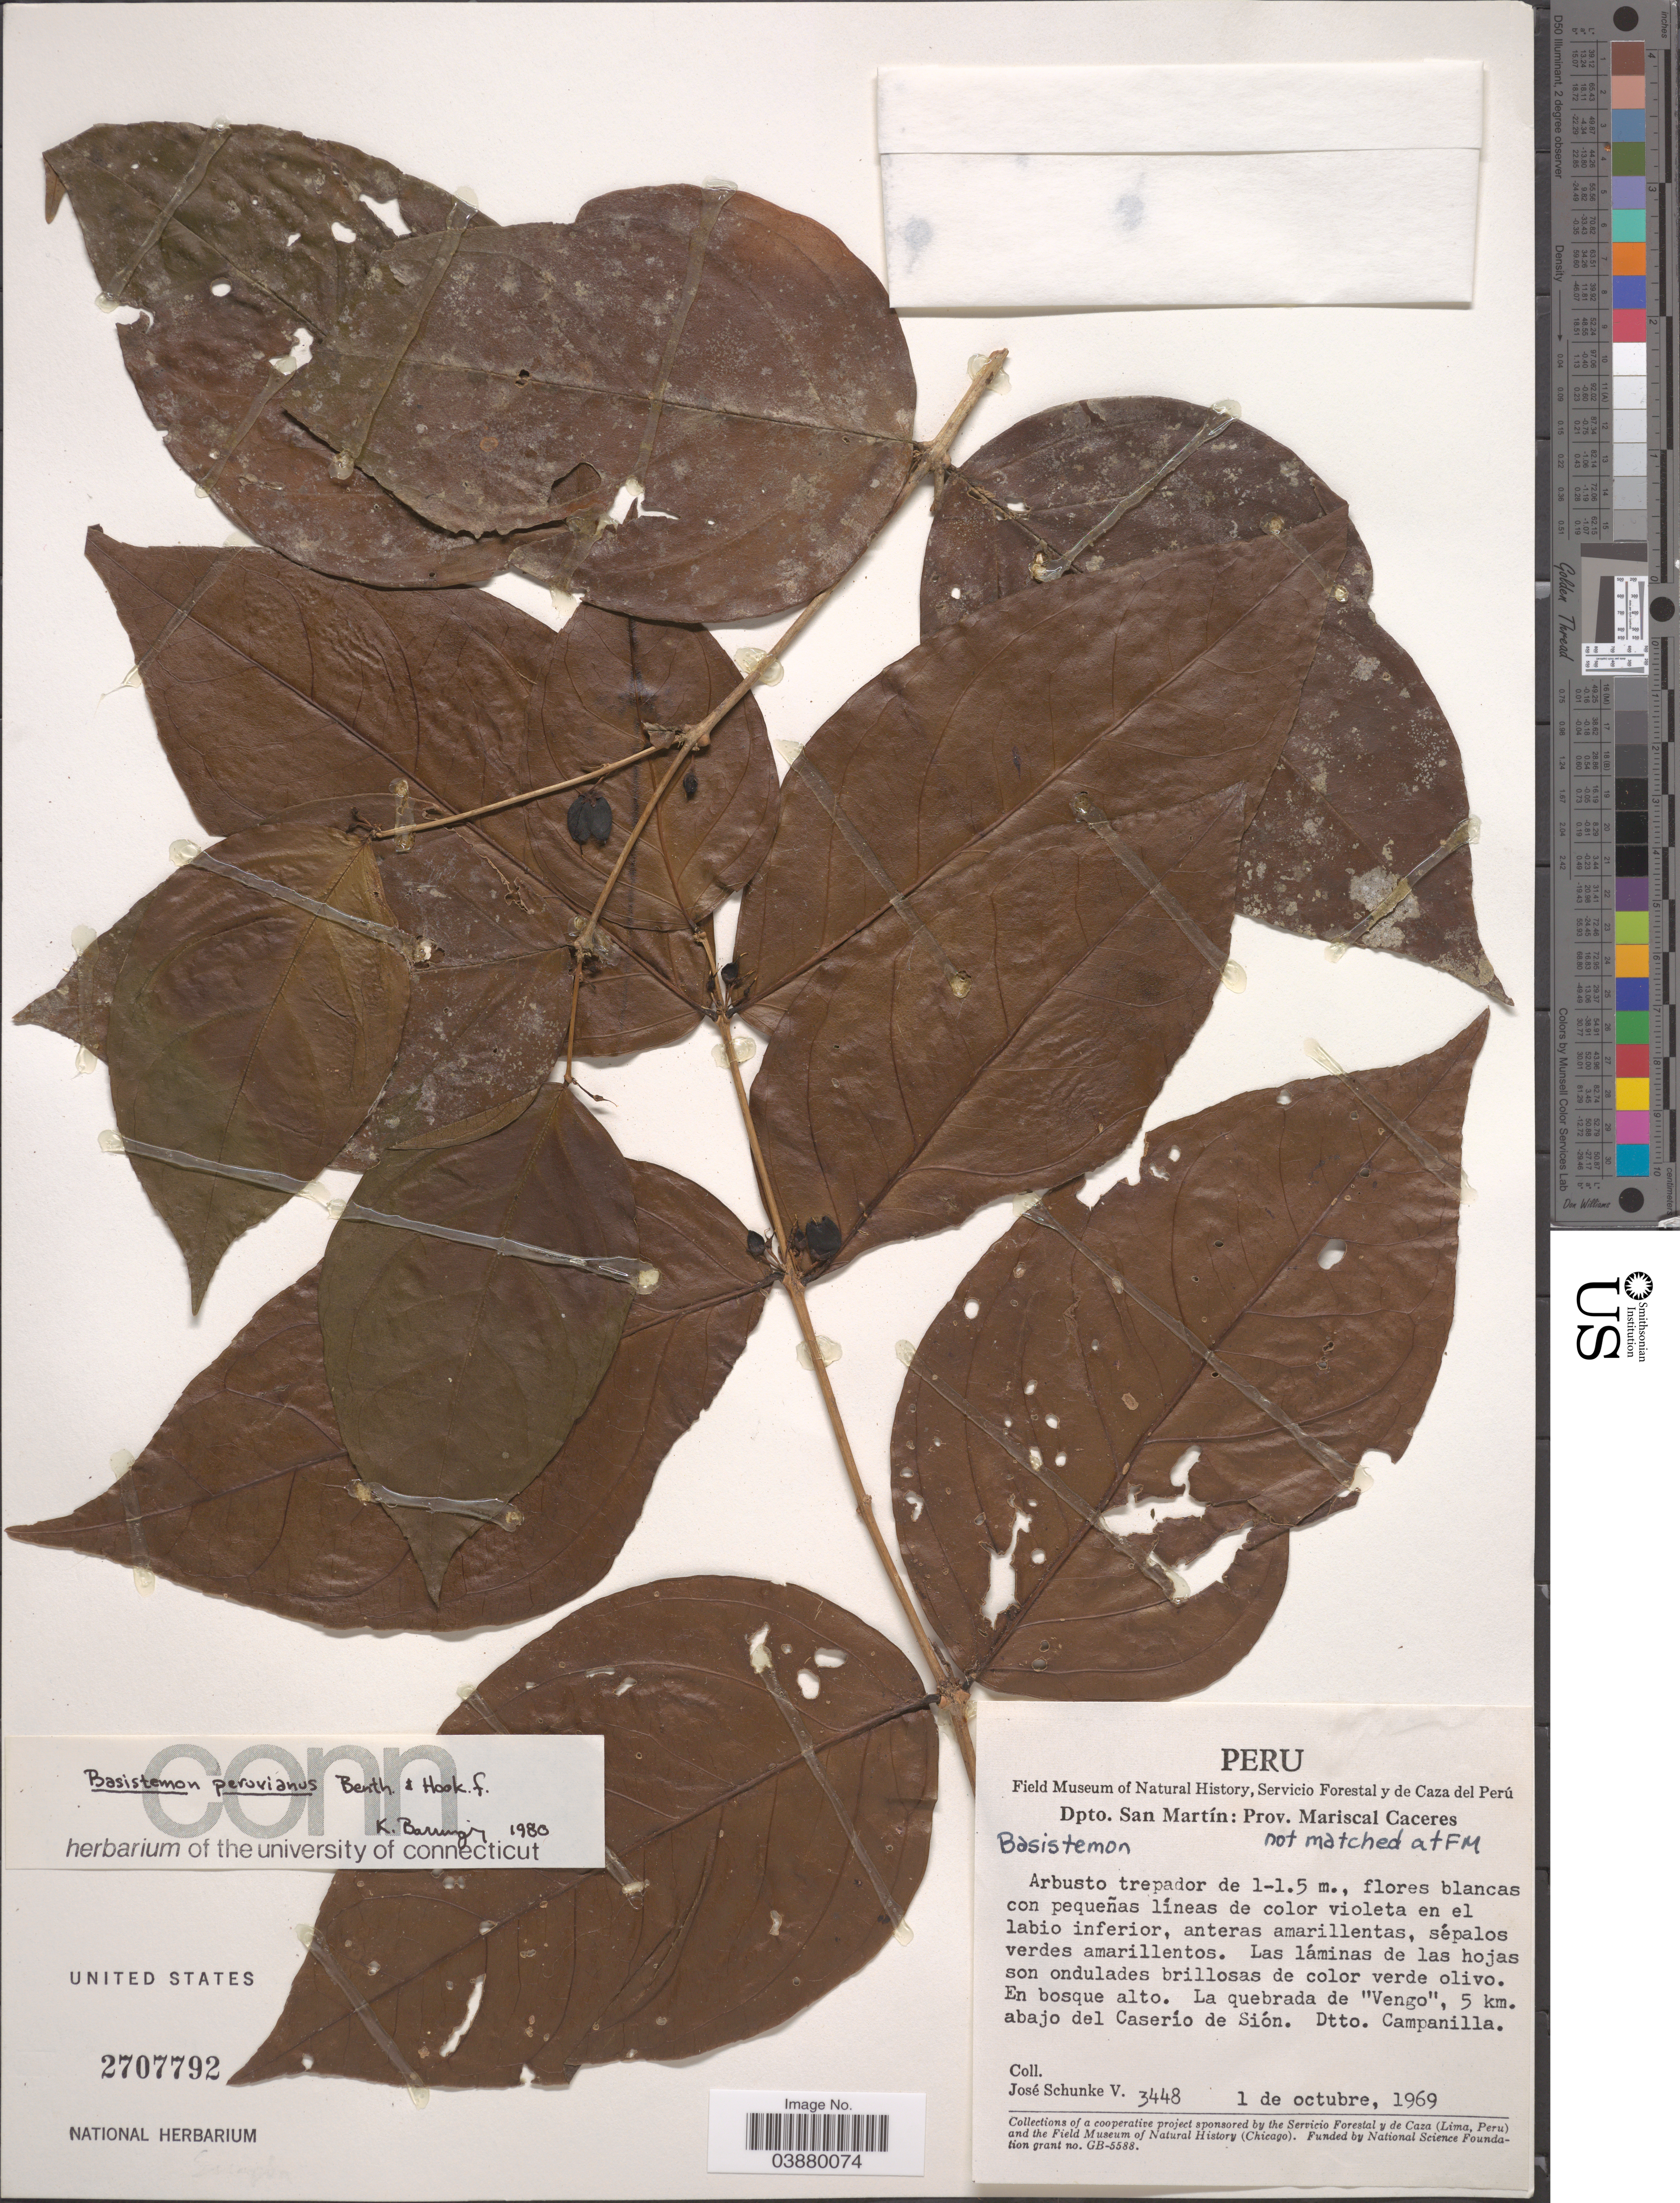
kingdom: Plantae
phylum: Tracheophyta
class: Magnoliopsida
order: Lamiales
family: Plantaginaceae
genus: Basistemon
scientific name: Basistemon peruvianus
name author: B.D. Jacks.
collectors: J. Schunke Vigo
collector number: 3448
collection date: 1969-10-01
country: Peru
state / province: San Martín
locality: Dpto. San Martín: Prov. Mariscal Caceres. La Quebrada de "Vengo", 5 km. abajo del Caserío de Sión. Dtto. Campanilla.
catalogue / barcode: US 2707792